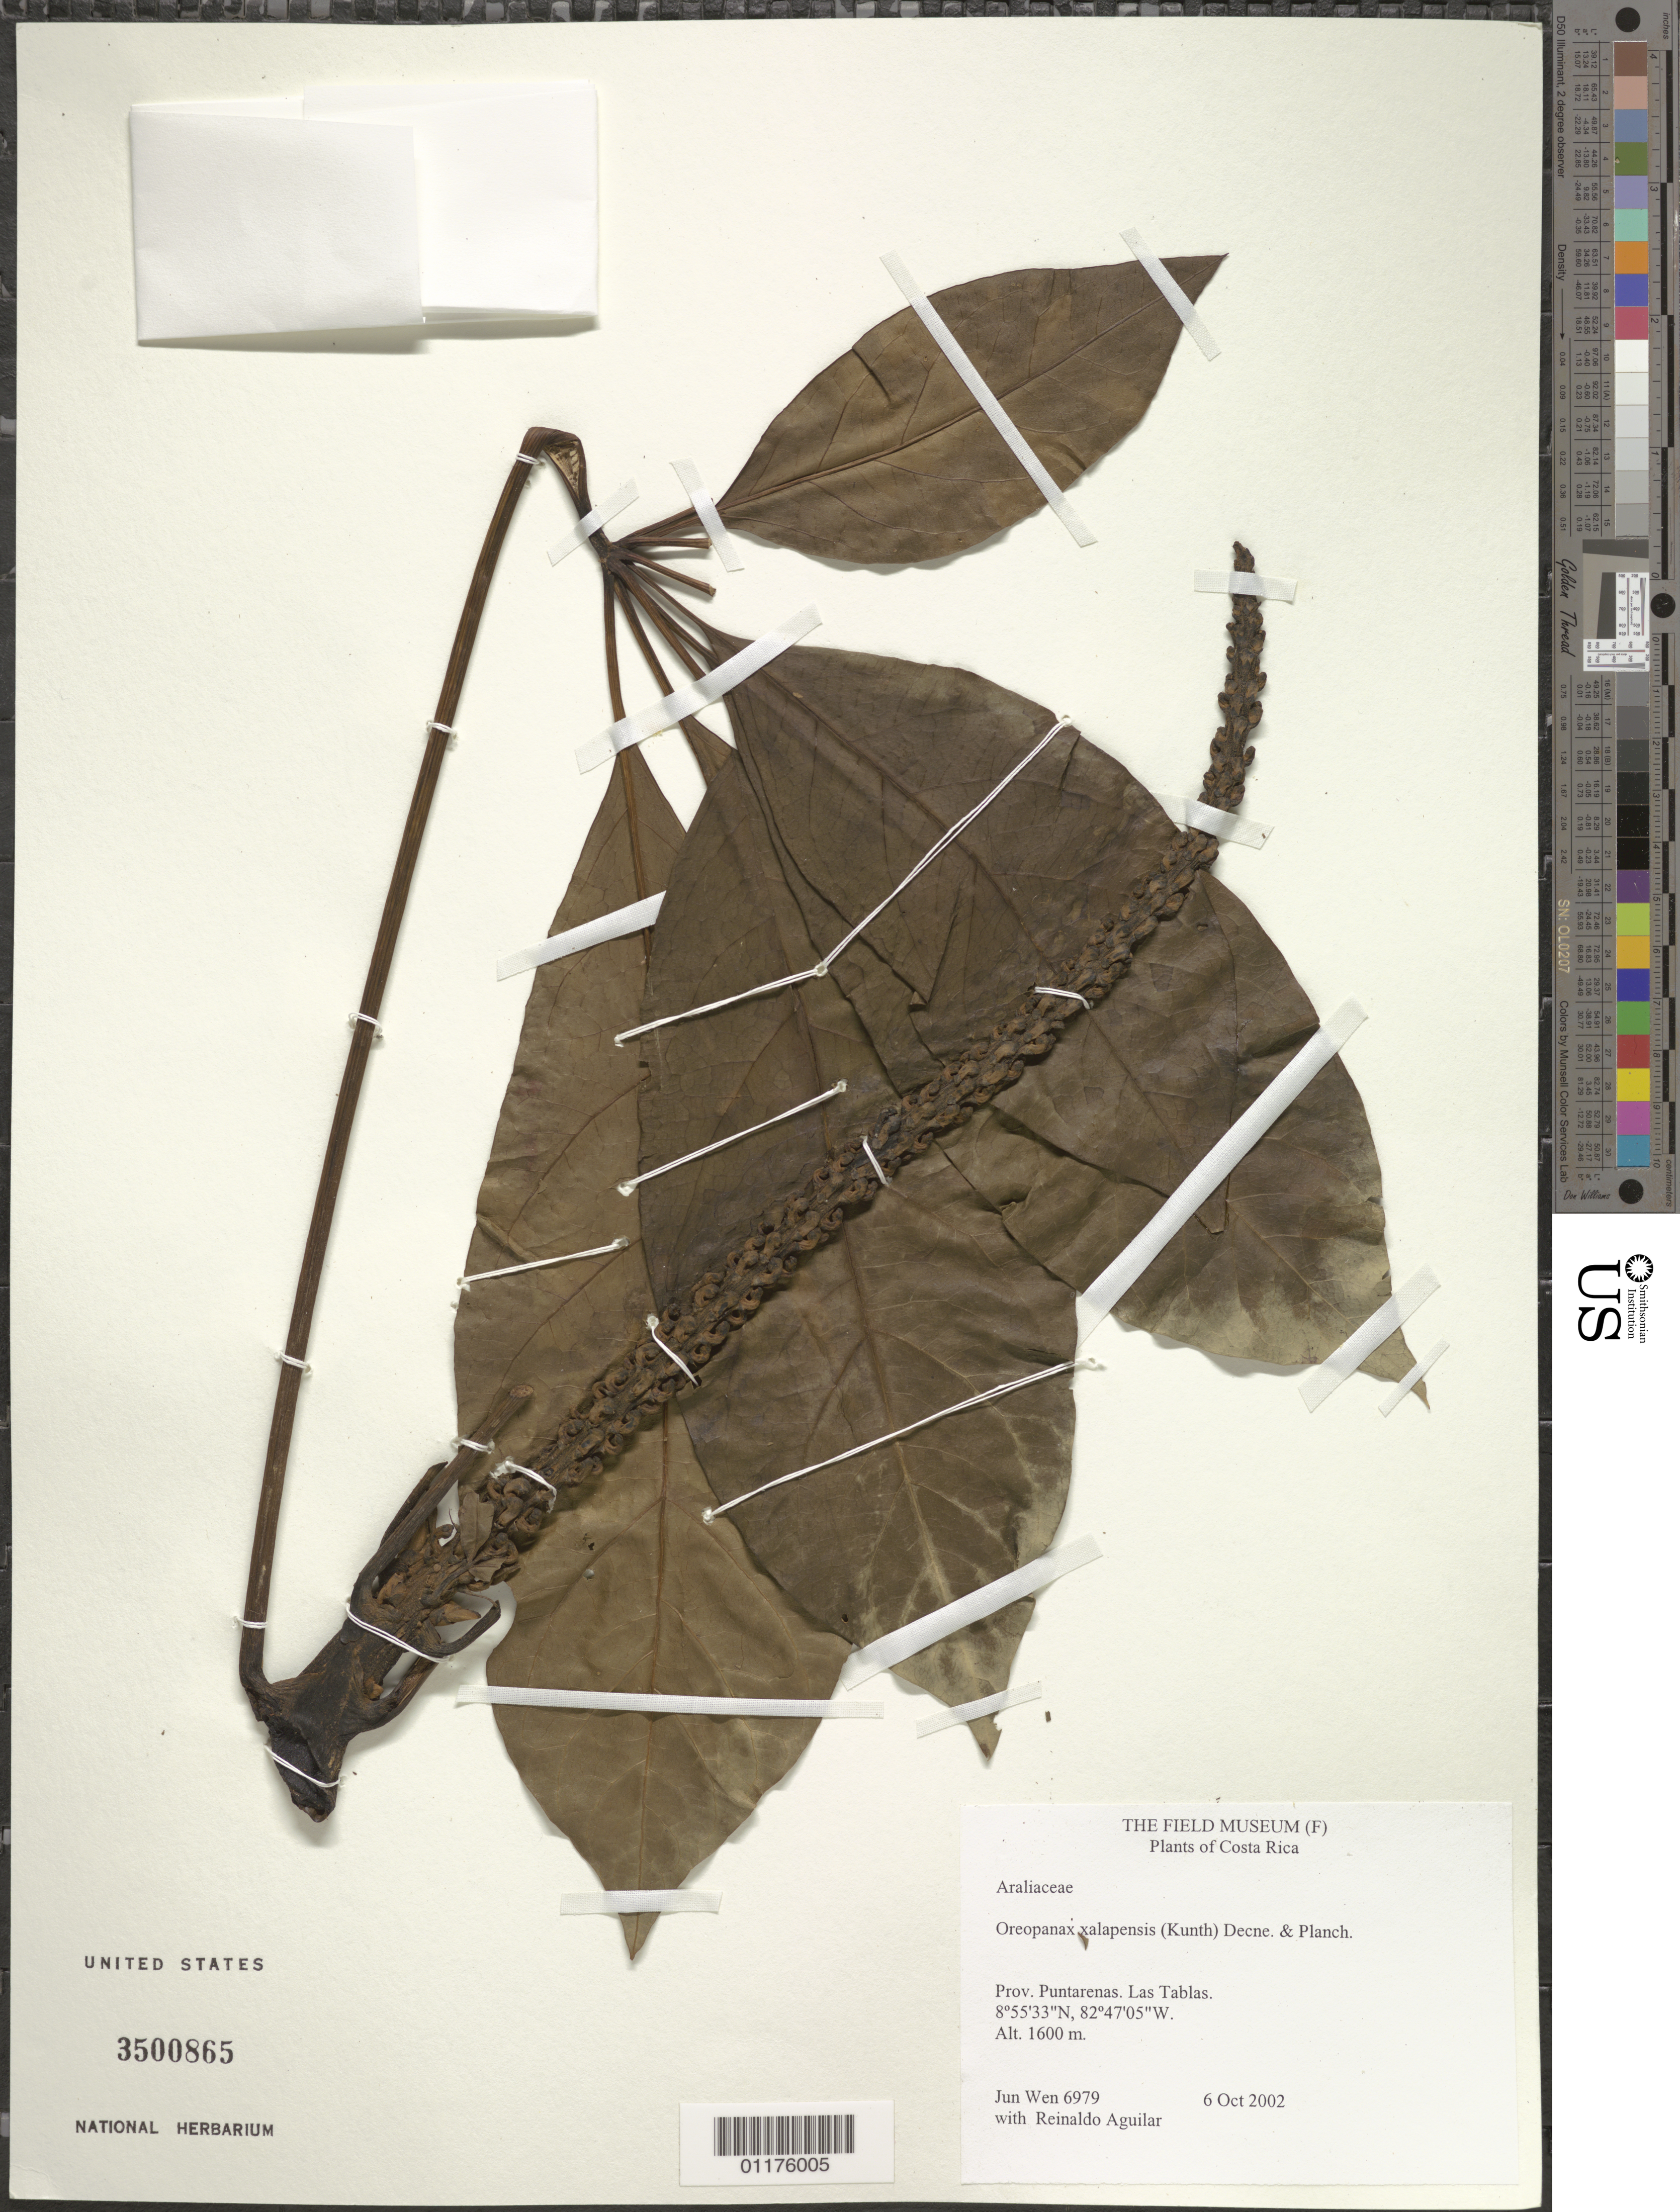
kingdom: Plantae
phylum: Tracheophyta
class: Magnoliopsida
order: Apiales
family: Araliaceae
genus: Oreopanax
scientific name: Oreopanax xalapensis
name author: (Kunth) Decne. & Planch.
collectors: J. Wen & R. Aguilar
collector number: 6979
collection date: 2002-10-06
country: Costa Rica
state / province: Puntarenas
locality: Las Tablas.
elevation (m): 1600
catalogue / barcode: US 3500865